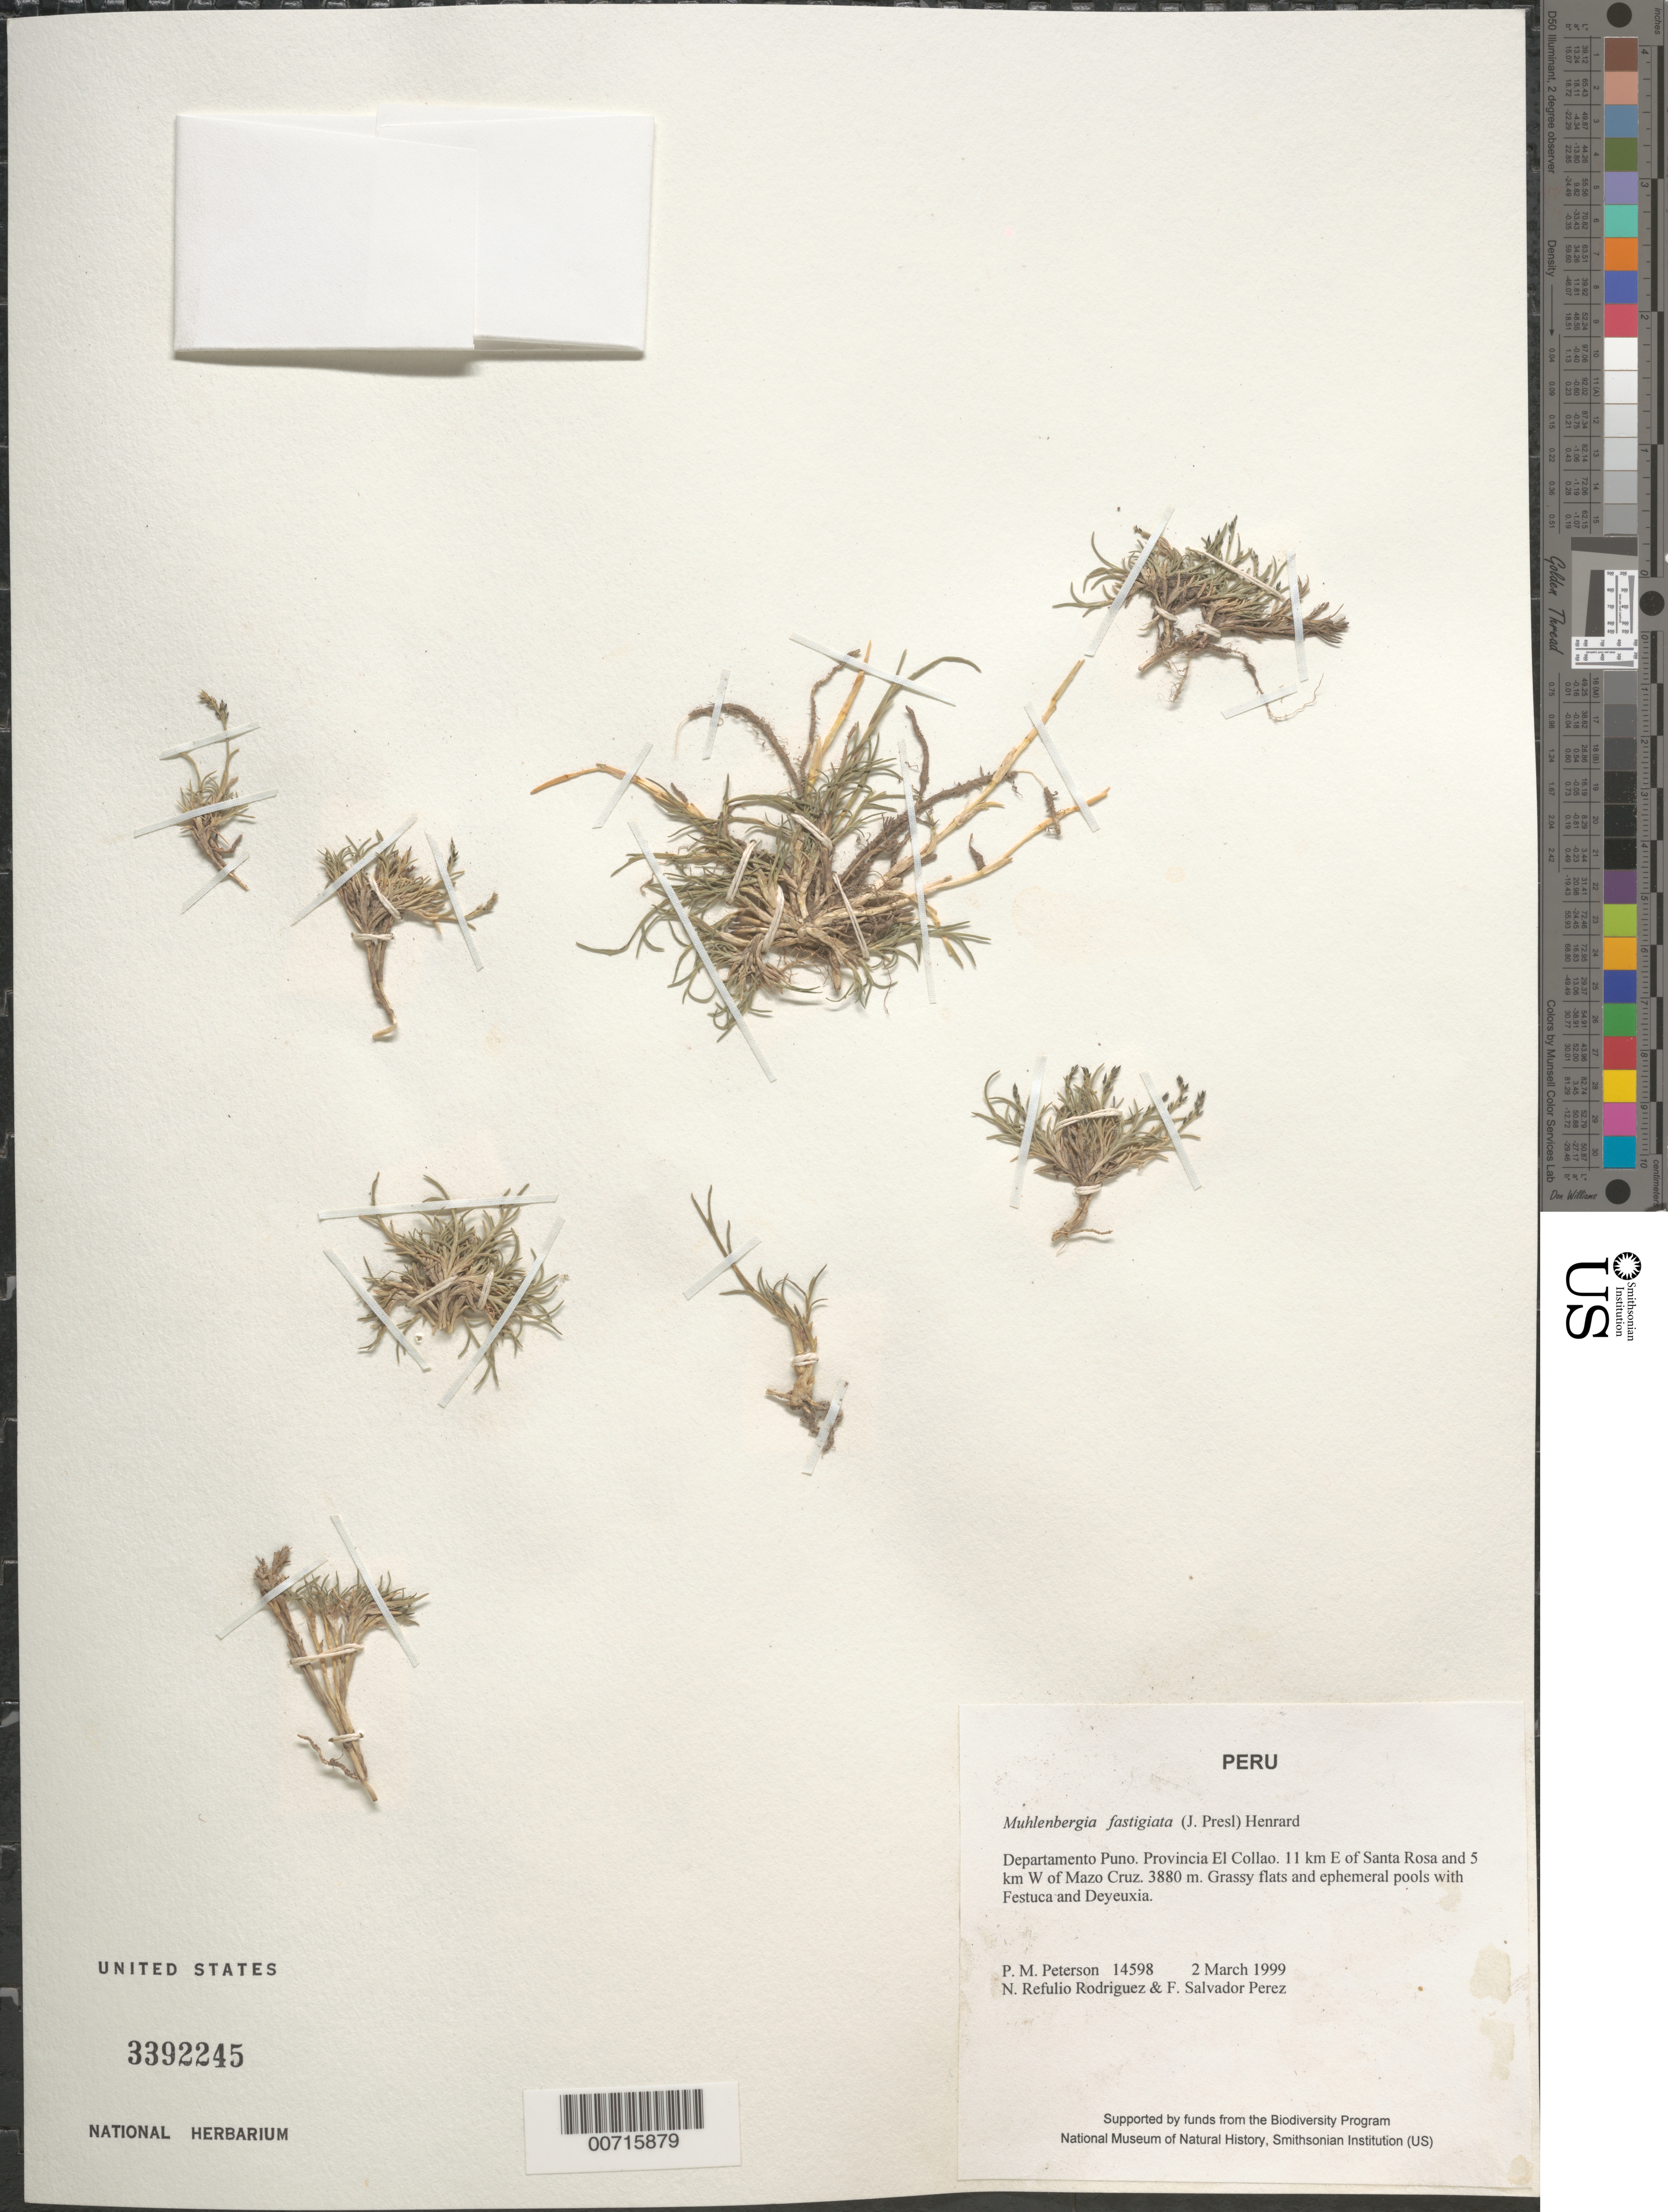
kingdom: Plantae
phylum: Tracheophyta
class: Liliopsida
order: Poales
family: Poaceae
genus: Muhlenbergia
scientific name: Muhlenbergia fastigiata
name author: (J. Presl) Henr.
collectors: P. M. Peterson, N. Refulio-Rodríguez & F. Salvador Perez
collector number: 14598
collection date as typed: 02 Mar 1999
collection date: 1999-03-02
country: Peru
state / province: Puno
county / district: El Collao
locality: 11 km E of Santa Rosa and 5 km W of Mazo Cruz.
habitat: Grassy flats and ephemeral pools with Festuca and Deyeuxia.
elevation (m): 3880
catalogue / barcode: US 3392245